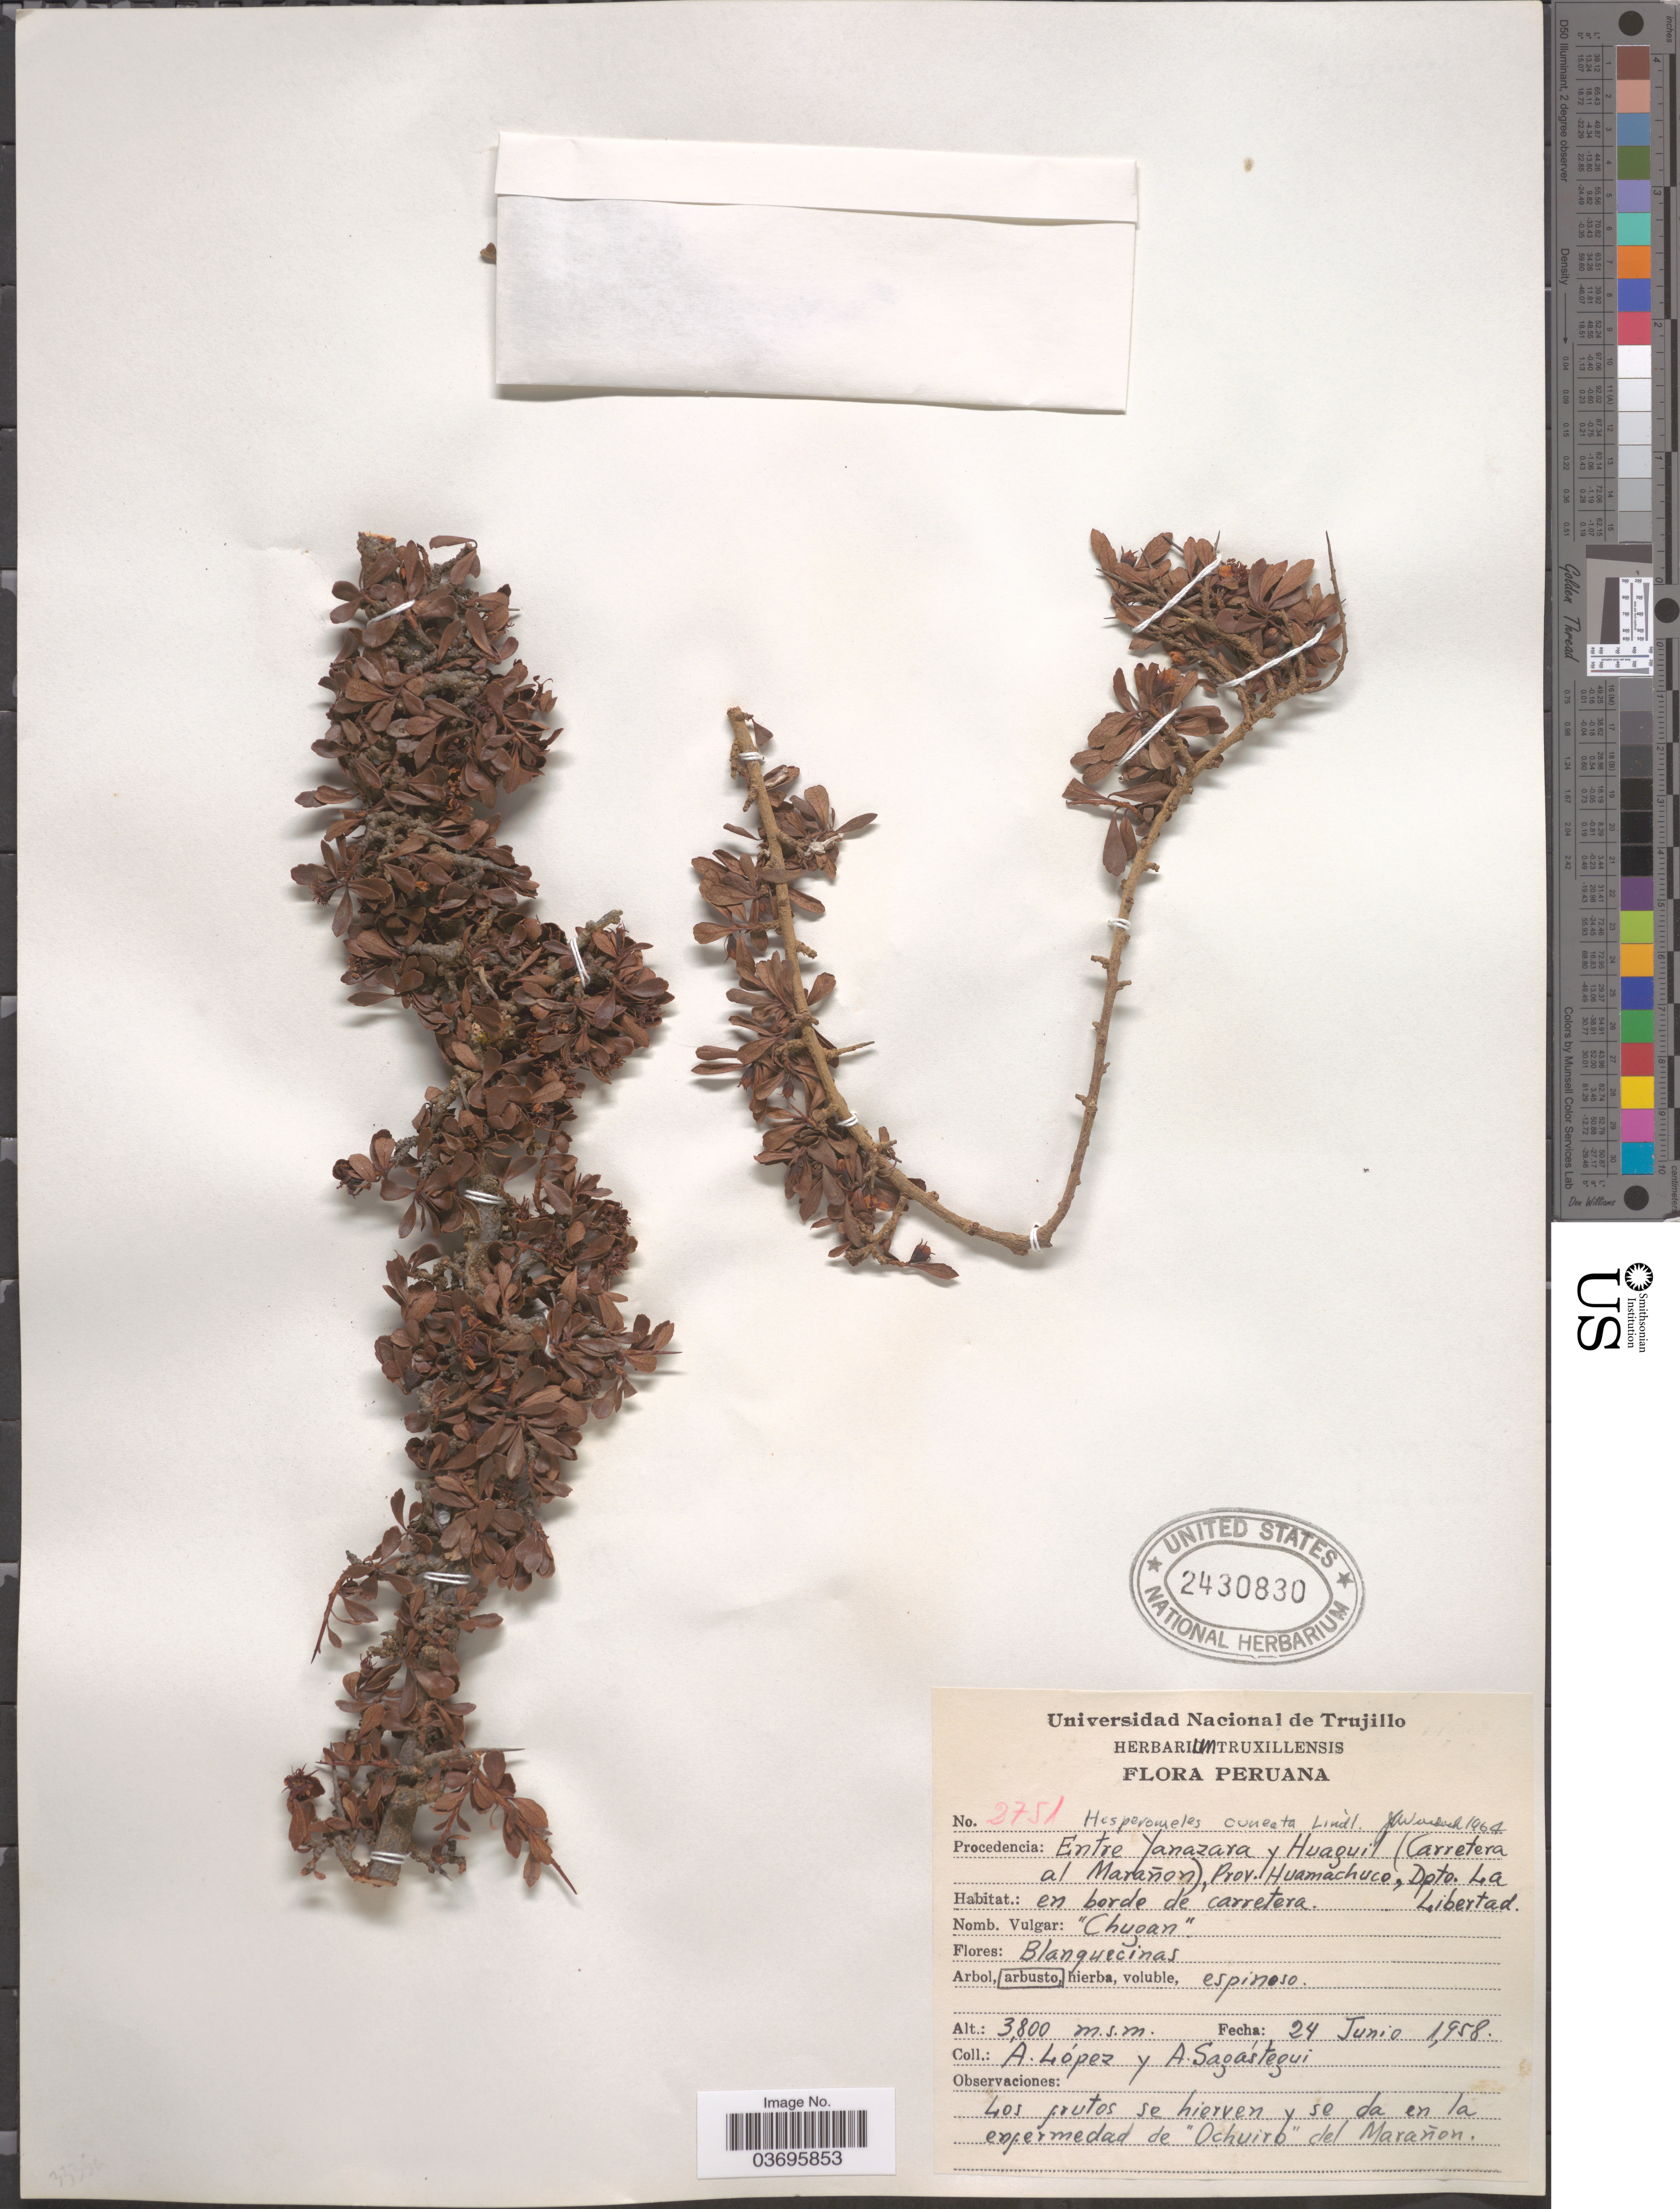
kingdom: Plantae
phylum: Tracheophyta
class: Magnoliopsida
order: Rosales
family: Rosaceae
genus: Hesperomeles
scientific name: Hesperomeles cuneata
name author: Lindl.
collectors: A. López & A. Sagastegui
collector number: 2751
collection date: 1958-06-24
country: Peru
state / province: La Libertad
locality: Entre Yanazara y Huagui (Carretera al Marañon), Prov. Huamachuco, Dpto. La Libertad.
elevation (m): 3800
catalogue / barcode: US 2430830